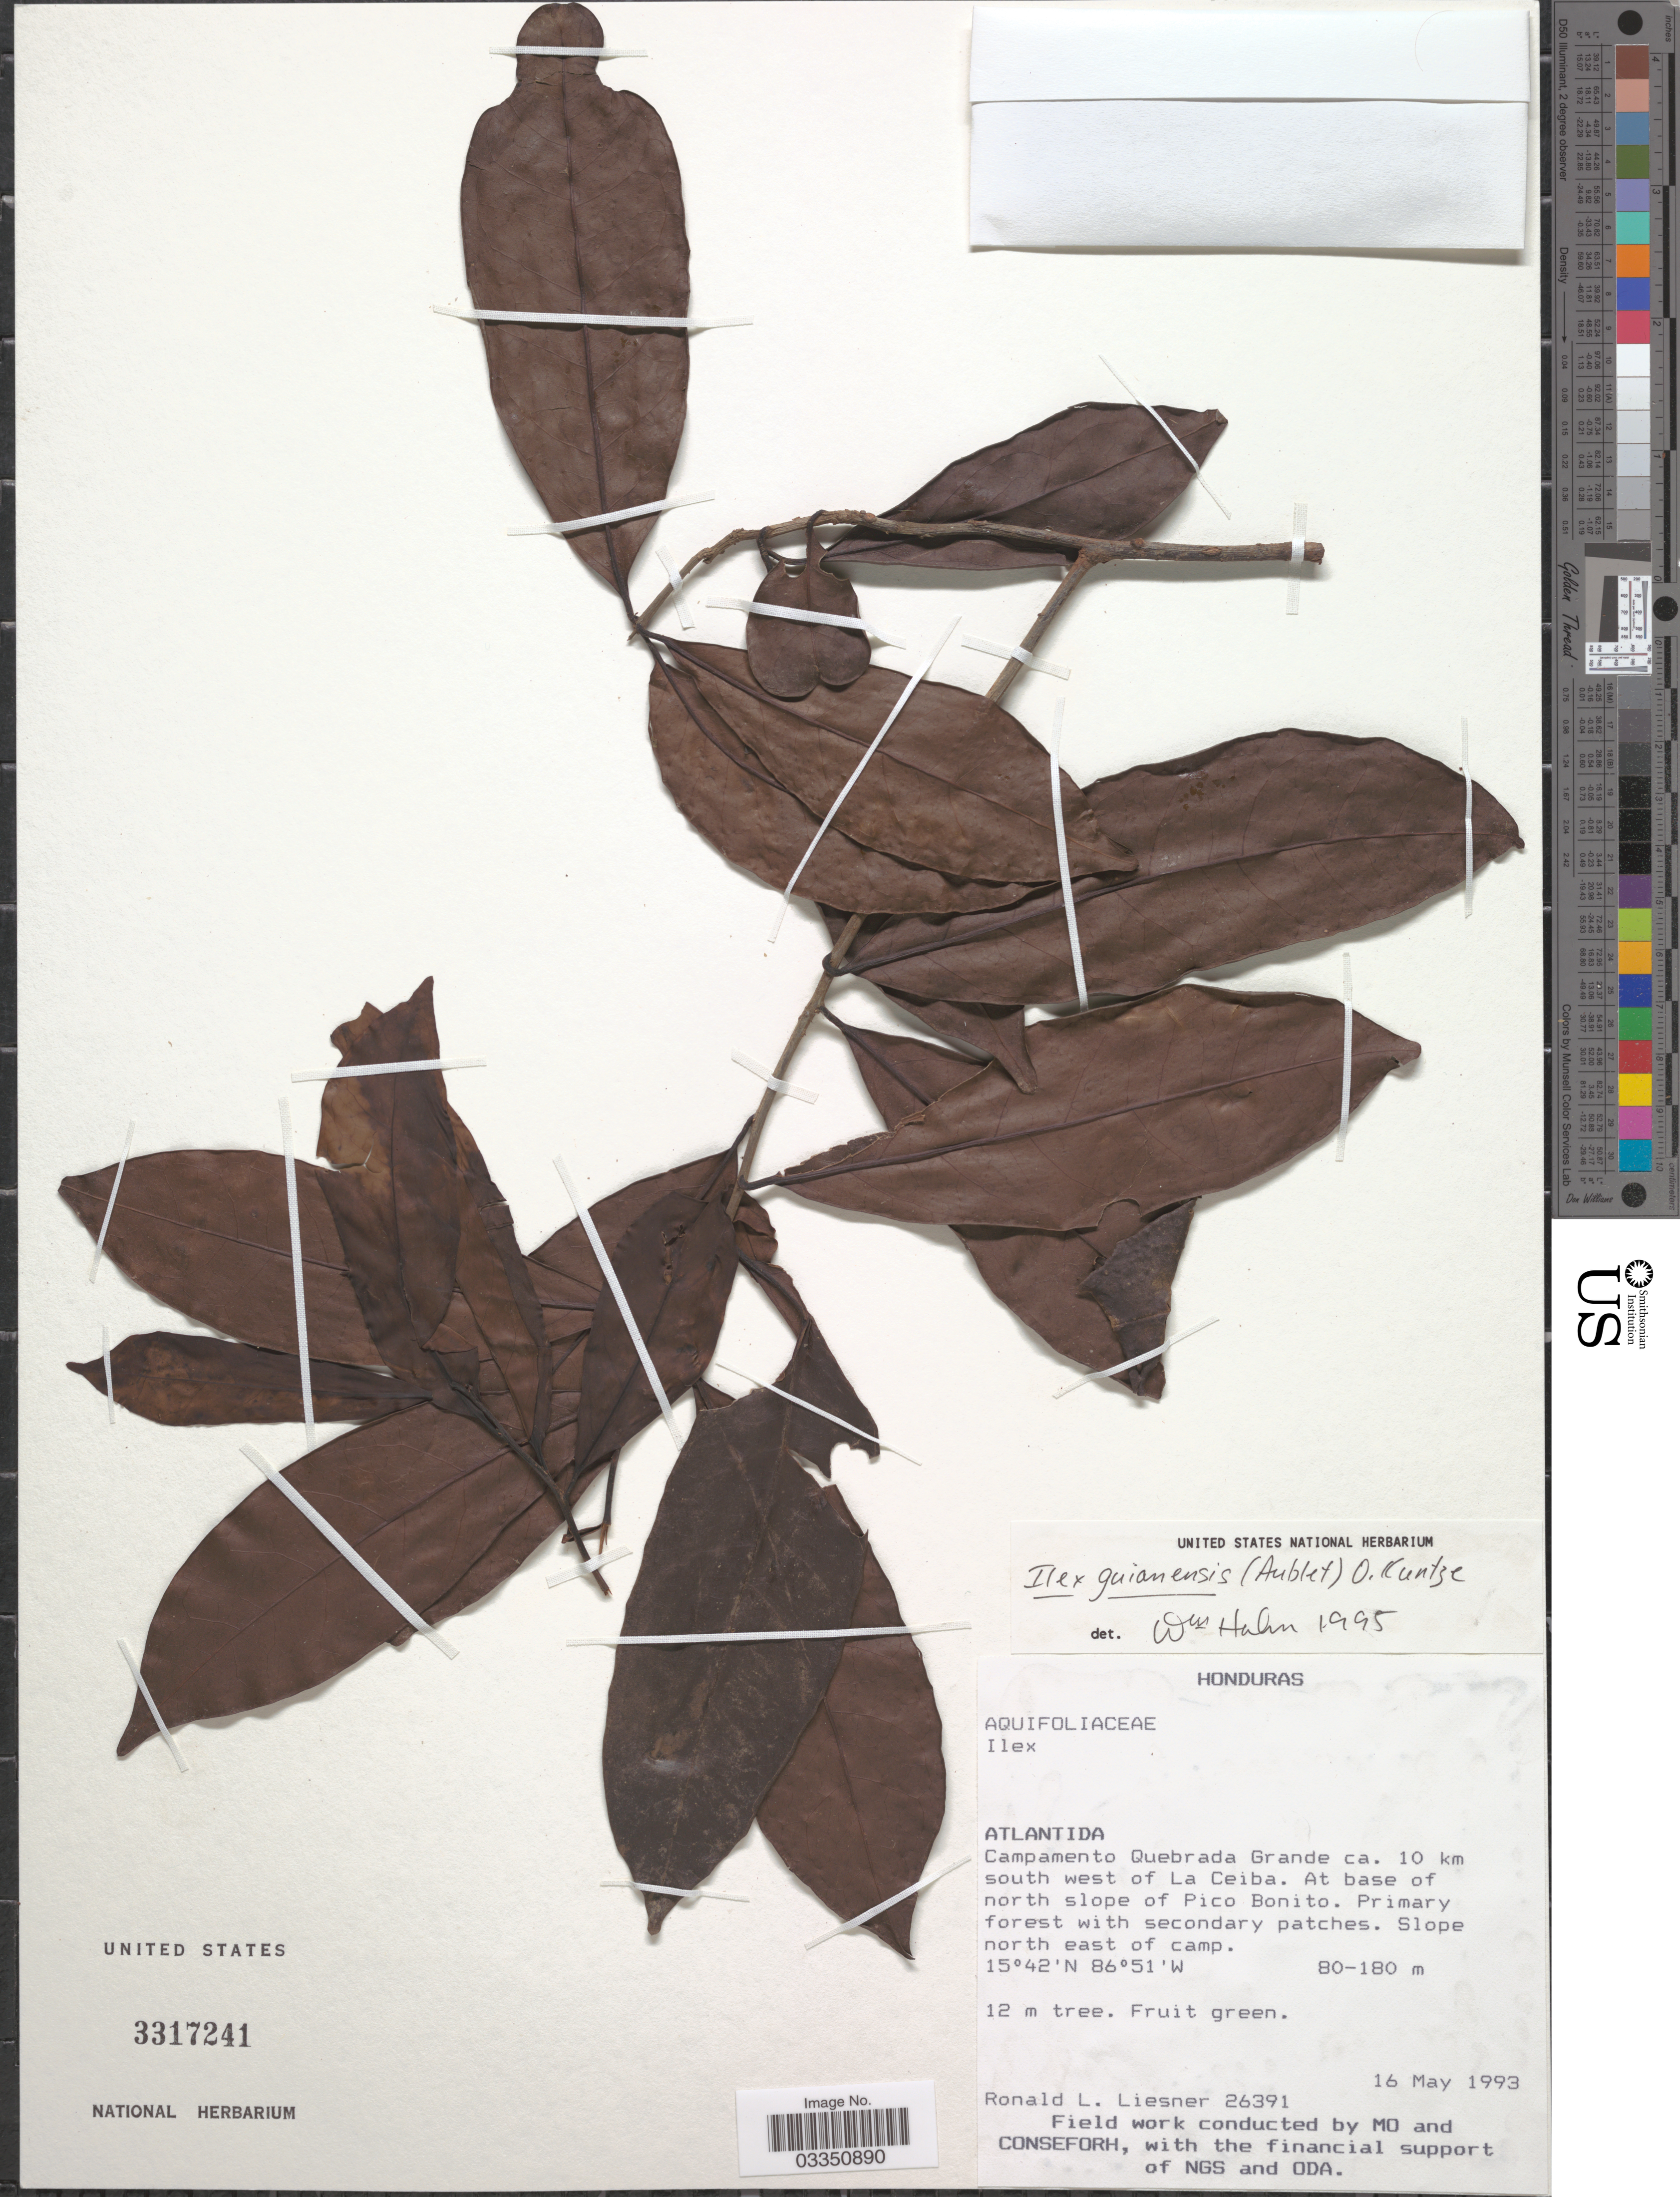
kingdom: Plantae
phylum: Tracheophyta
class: Magnoliopsida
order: Aquifoliales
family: Aquifoliaceae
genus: Ilex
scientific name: Ilex guianensis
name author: (Aubl.) Kuntze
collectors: R. L. Liesner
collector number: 26391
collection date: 1993-05-16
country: Honduras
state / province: Atlántida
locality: Campamento Quebrada Grande ca. 10 km south west of La Ceiba. At base of north slope of Pico Bonito.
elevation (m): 80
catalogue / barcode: US 3317241